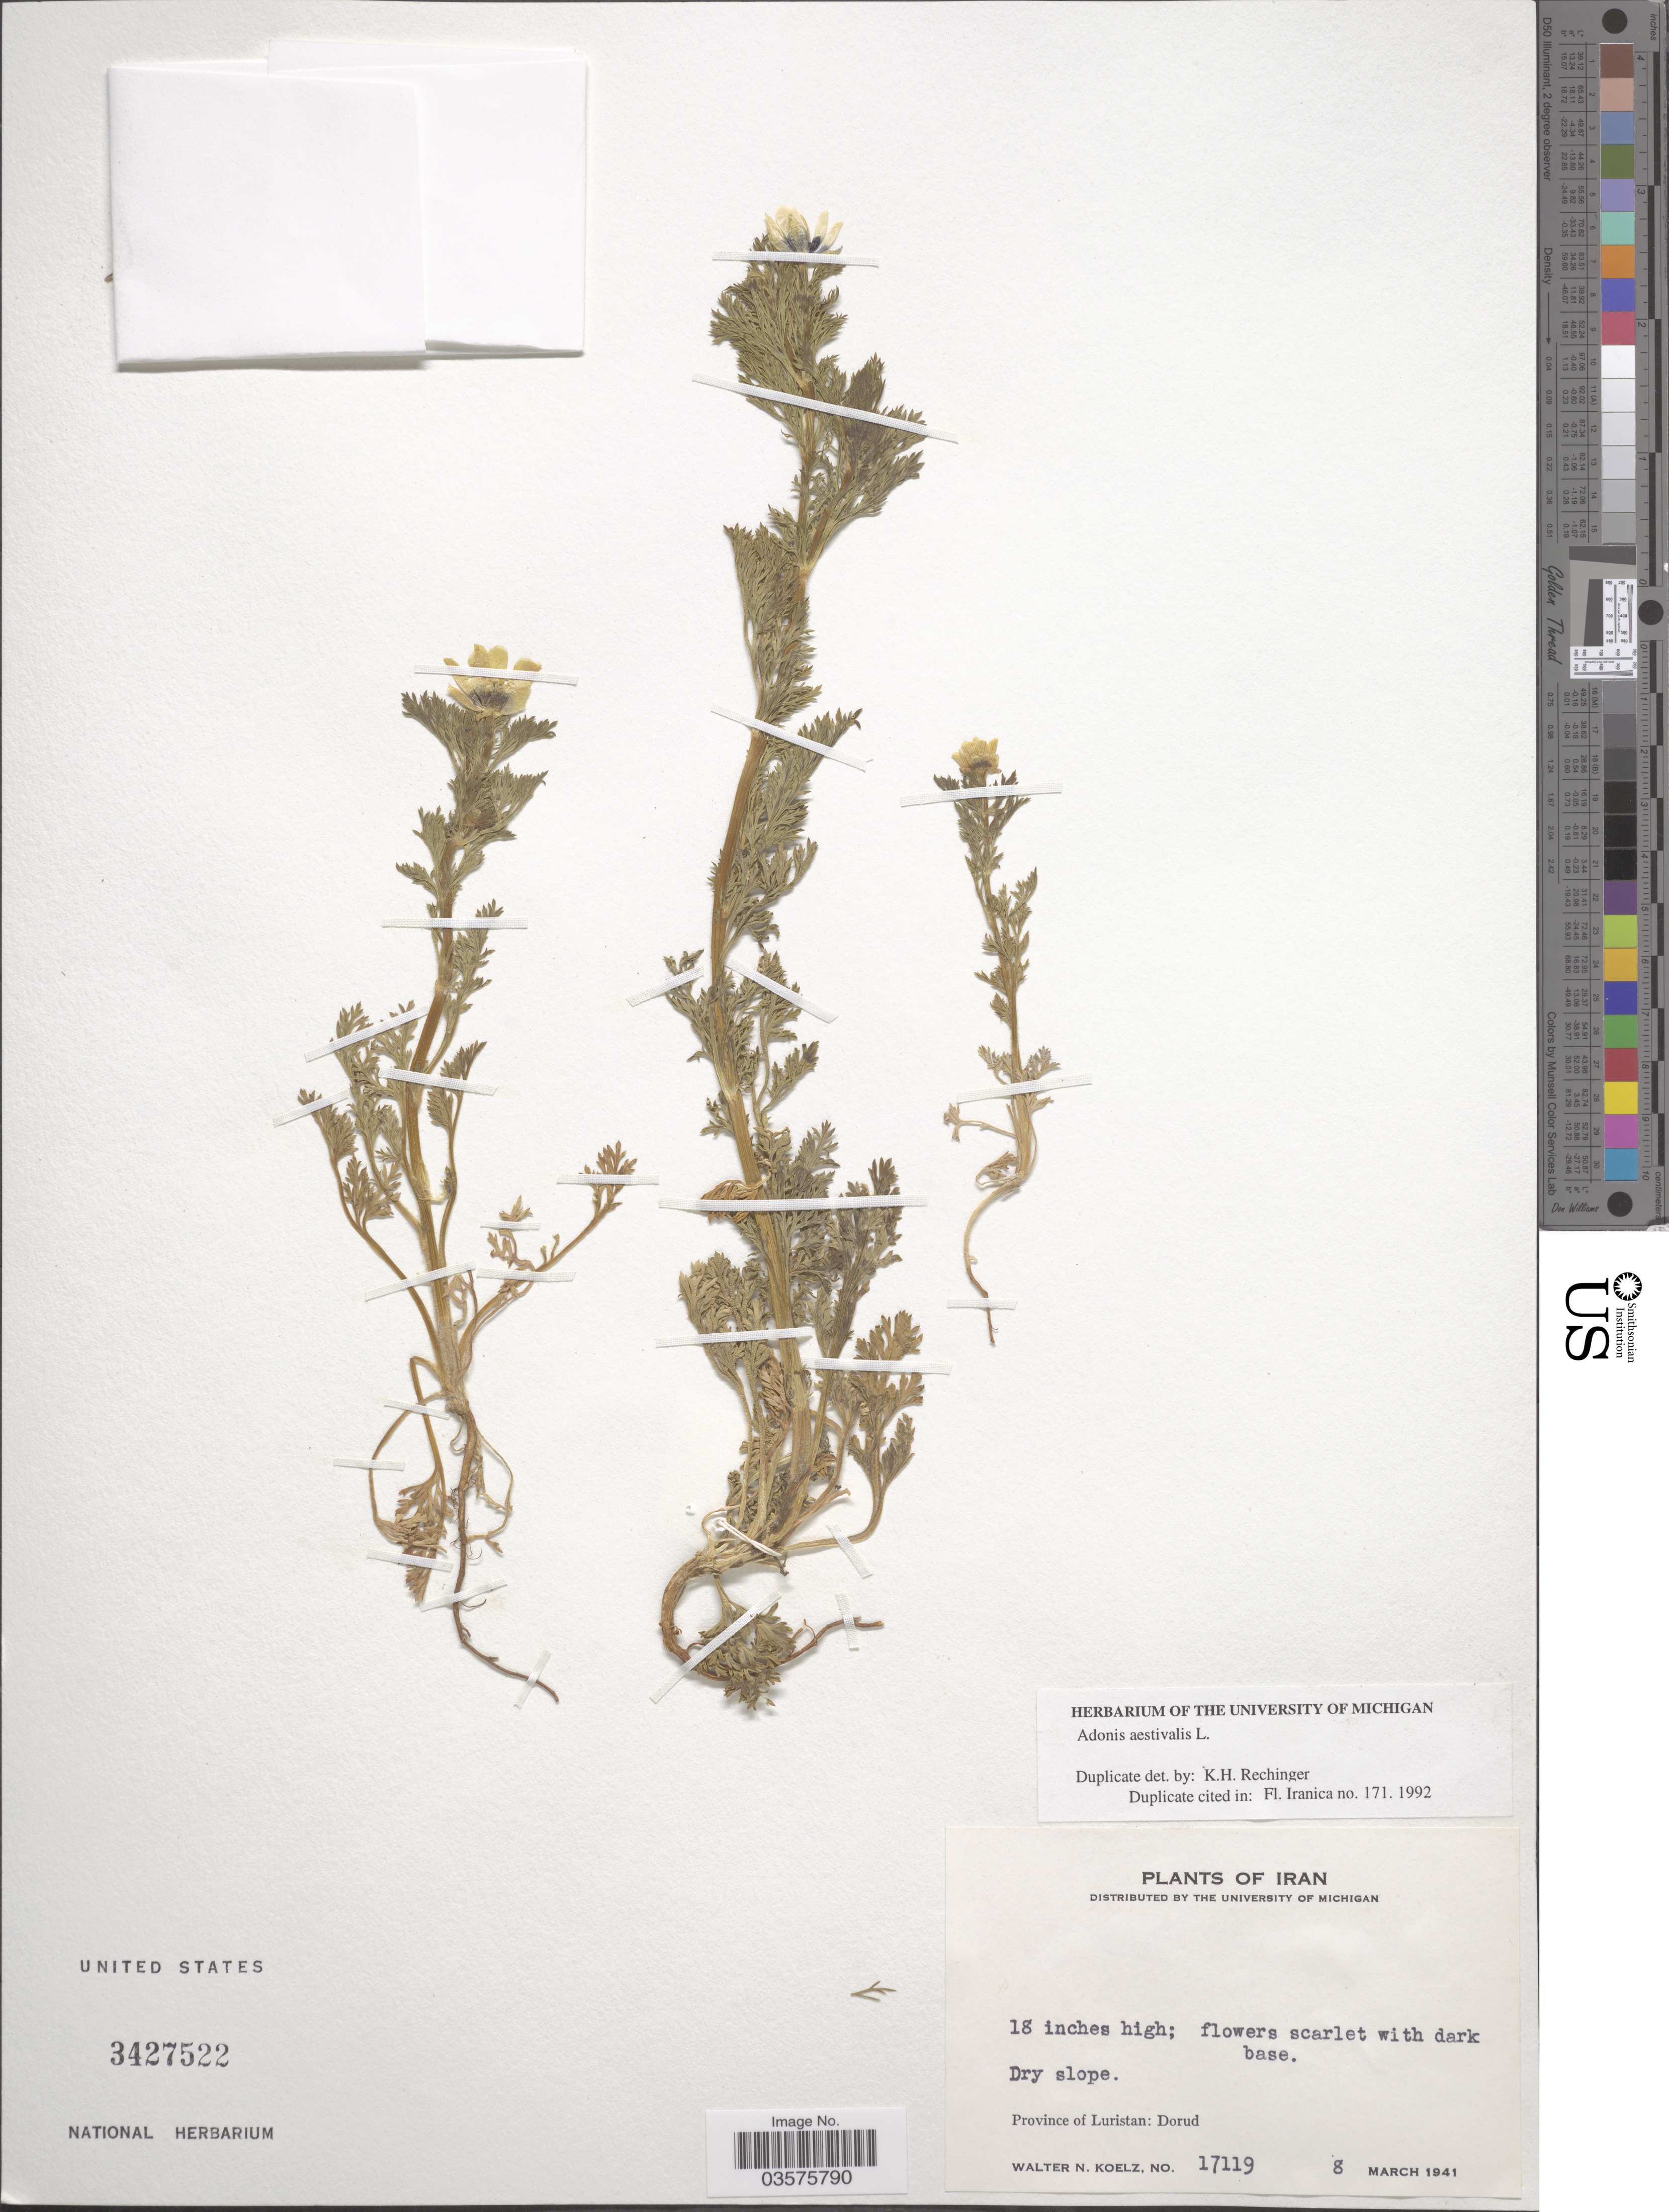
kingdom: Plantae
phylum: Tracheophyta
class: Magnoliopsida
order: Ranunculales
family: Ranunculaceae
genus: Adonis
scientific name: Adonis aestivalis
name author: L.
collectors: W. N. Koelz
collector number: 17119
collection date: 1941-03-08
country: Iran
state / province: Lorestan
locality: Province of Luristan: Dorud.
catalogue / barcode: US 3427522